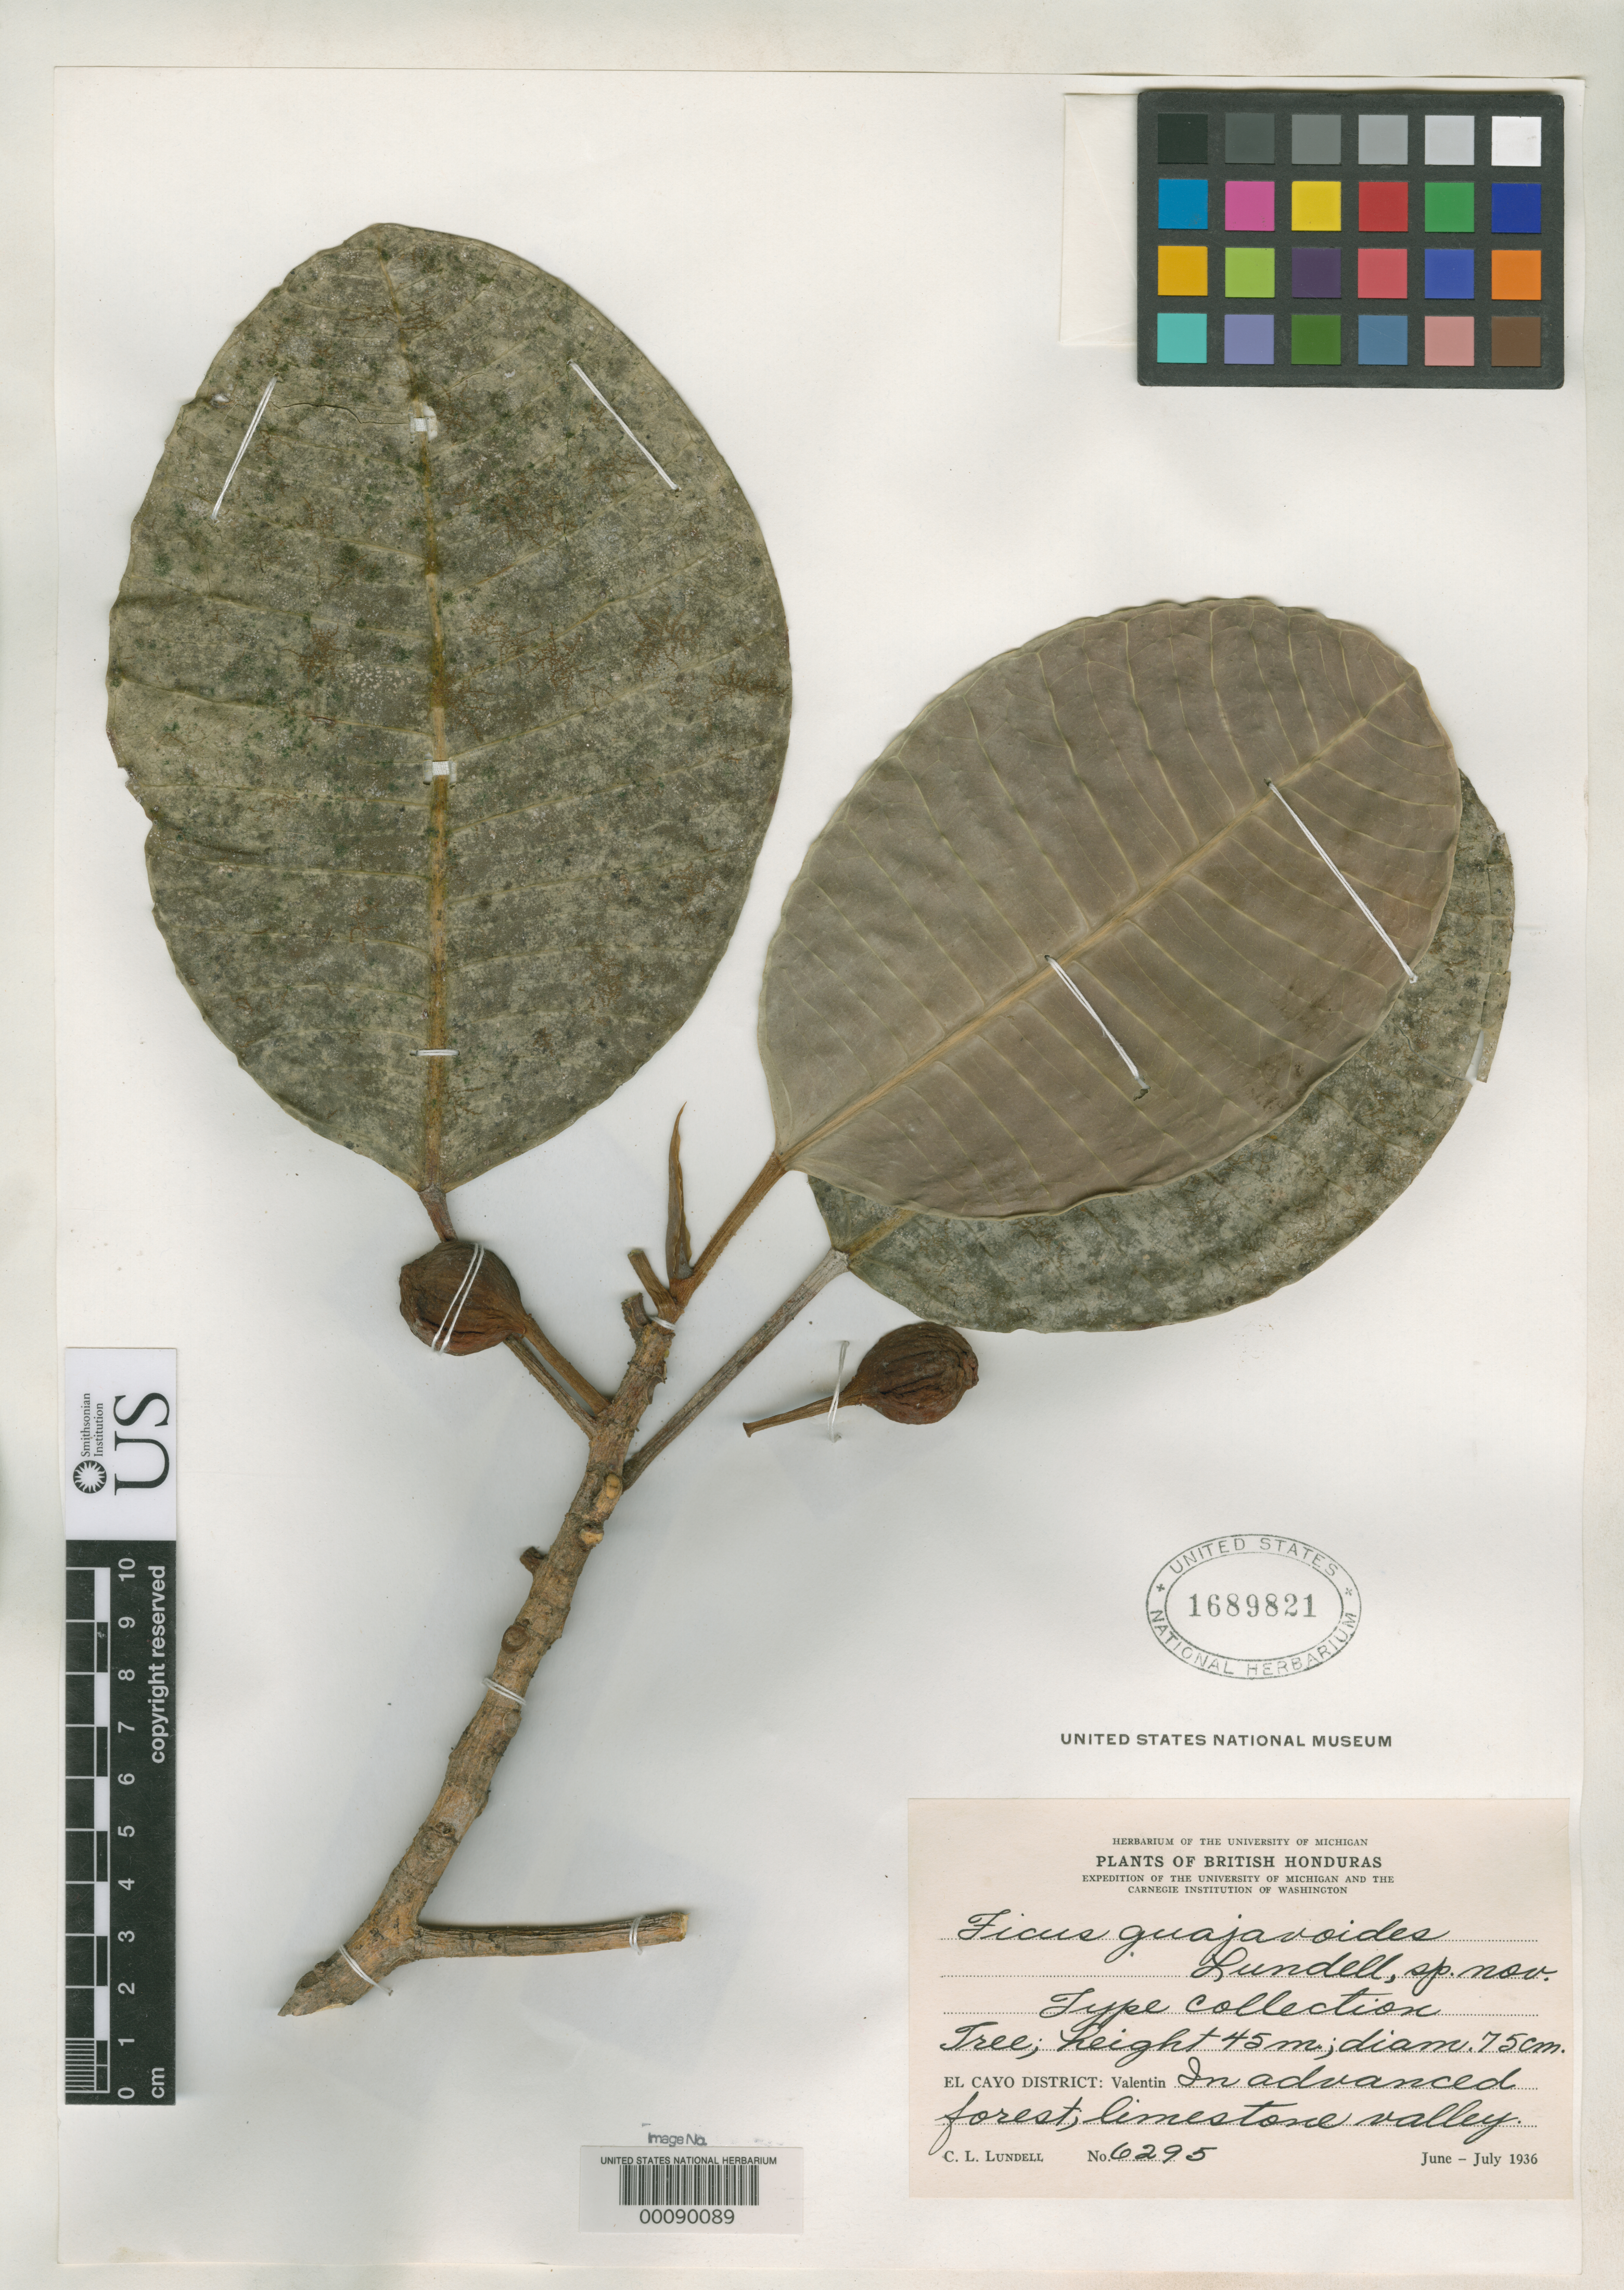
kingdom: Plantae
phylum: Tracheophyta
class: Magnoliopsida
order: Rosales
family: Moraceae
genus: Ficus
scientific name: Ficus guajavoides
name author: Lundell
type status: Isotype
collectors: C. L. Lundell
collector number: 6295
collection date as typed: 29 Jun 1926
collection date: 1926-06-29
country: Belize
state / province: Cayo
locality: Near Valentin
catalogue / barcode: US 1689821